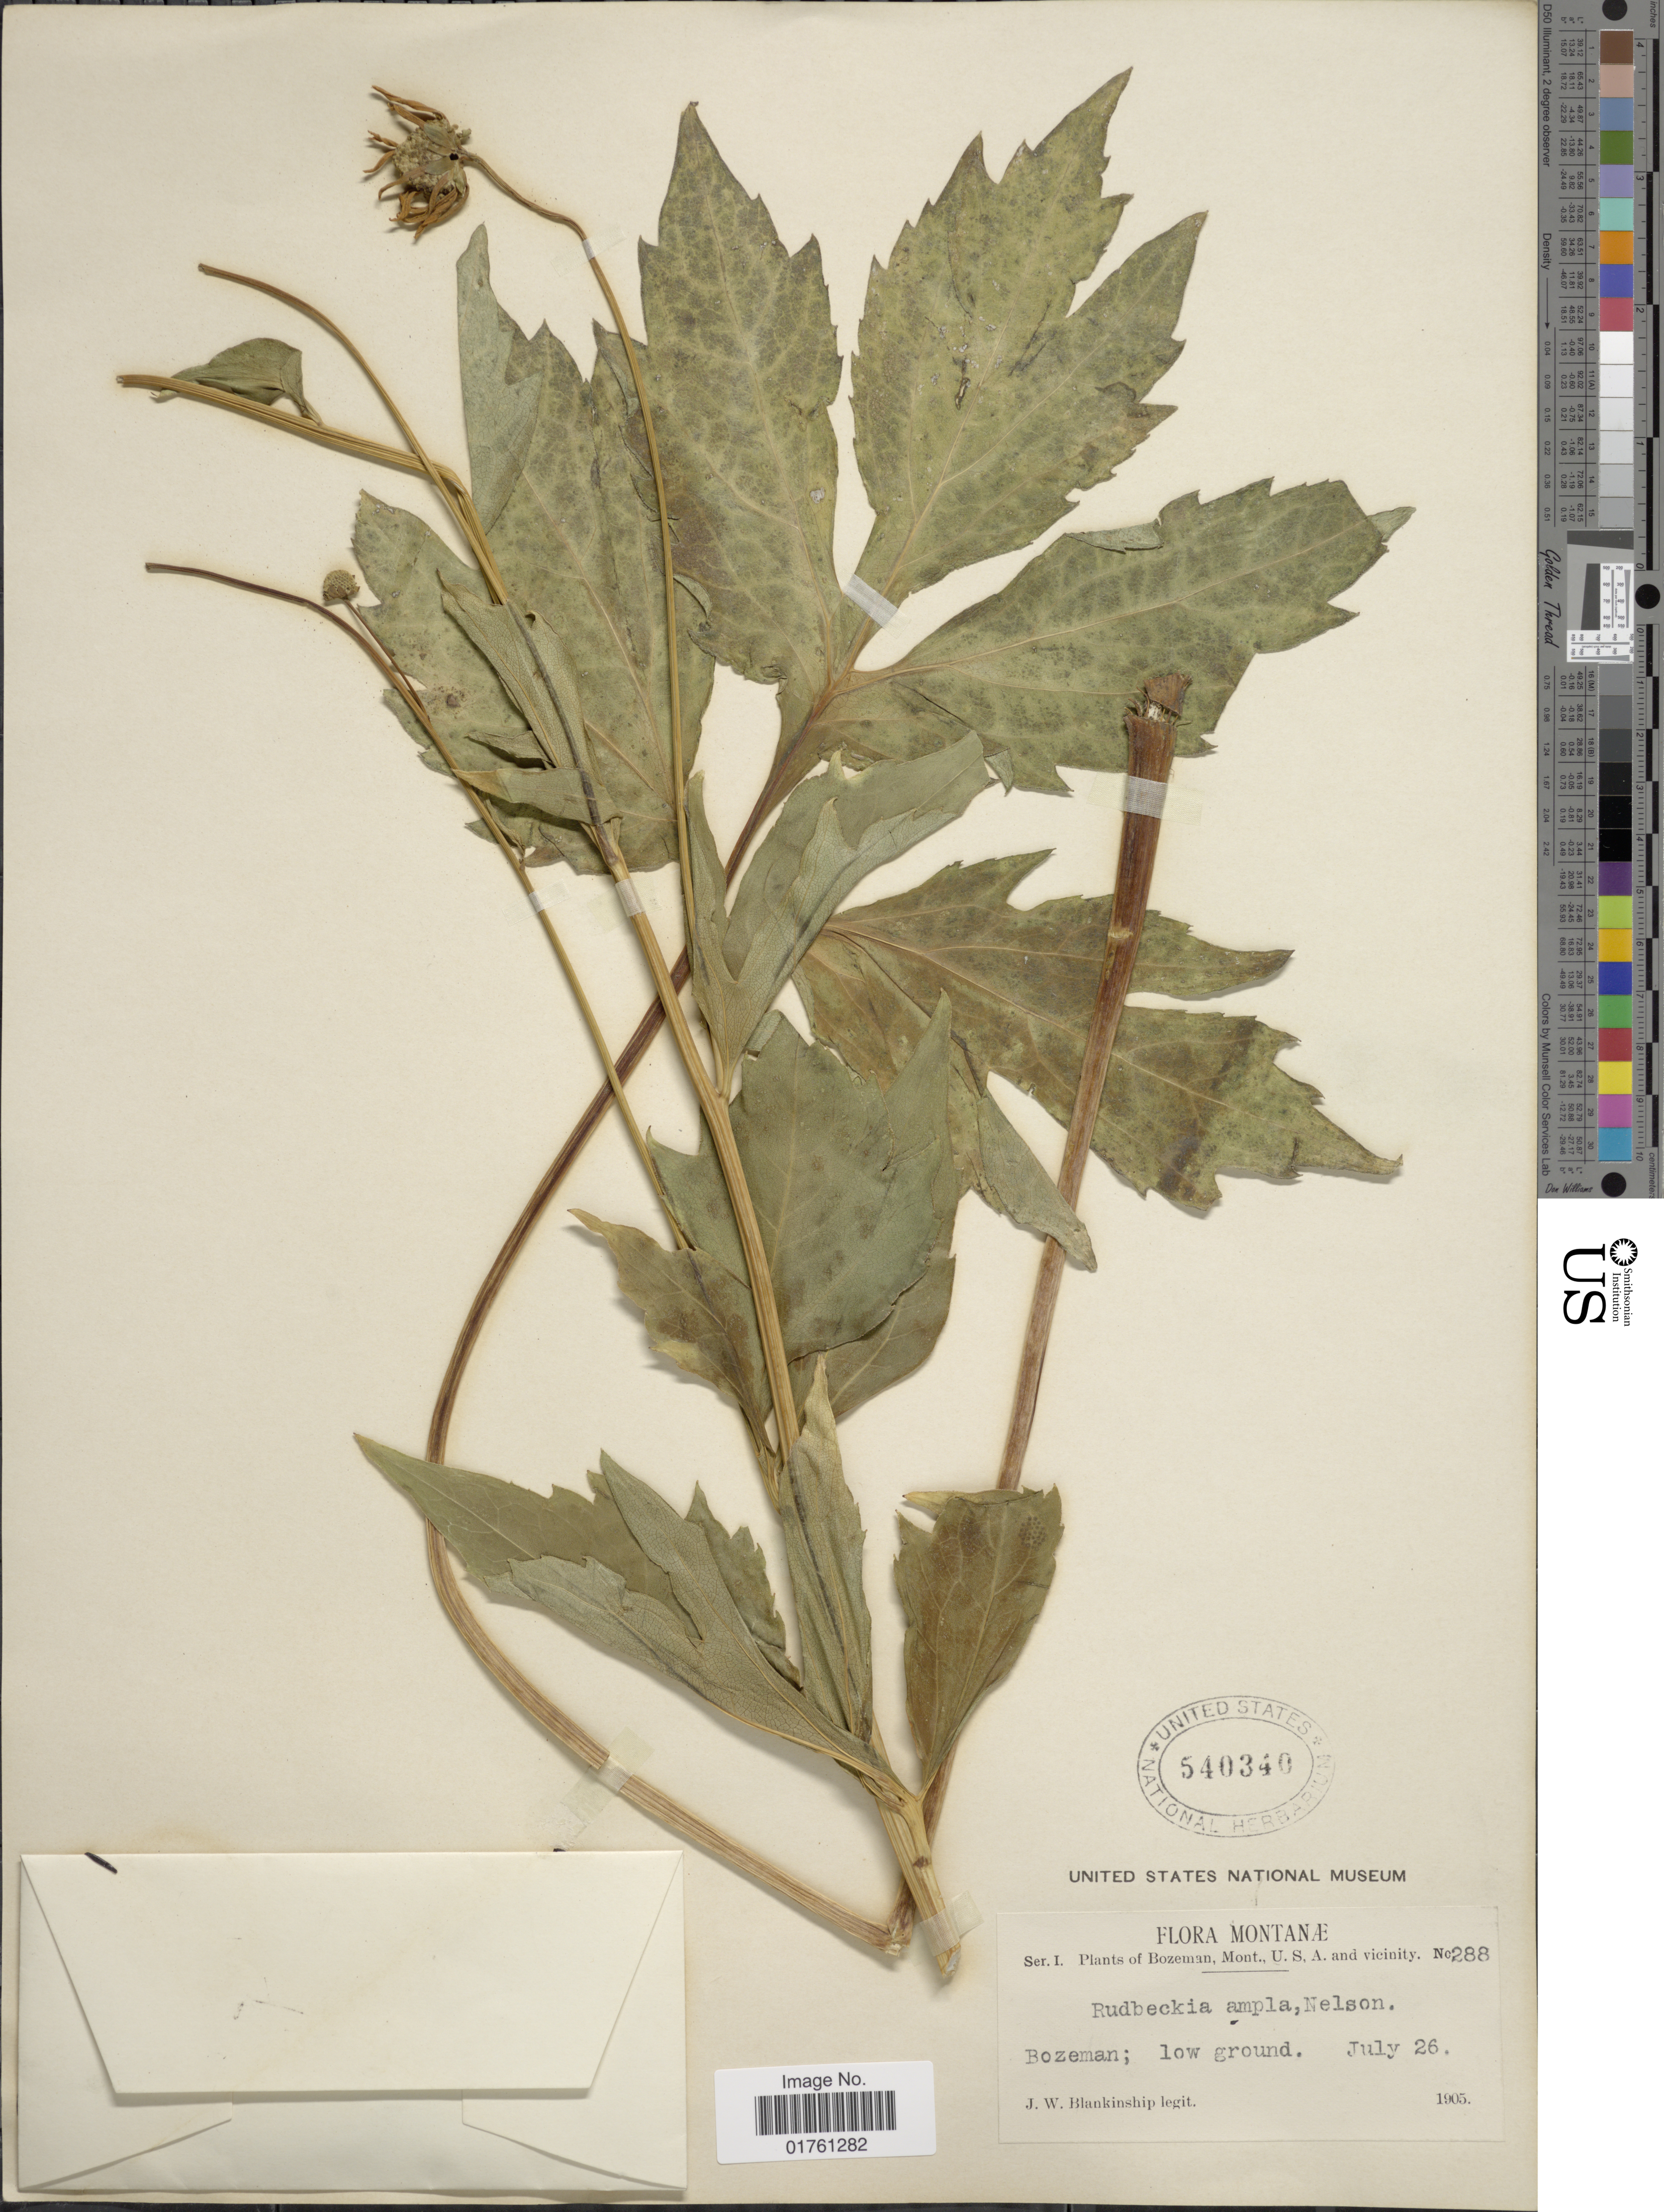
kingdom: Plantae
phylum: Tracheophyta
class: Magnoliopsida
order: Asterales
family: Asteraceae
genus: Rudbeckia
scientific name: Rudbeckia laciniata var. ampla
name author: (A. Nelson) Cronq.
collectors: J. W. Blankinship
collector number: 288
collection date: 1905-07-26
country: United States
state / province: Montana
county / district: Gallatin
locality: Bozeman, Bozeman; low ground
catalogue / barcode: US 540340